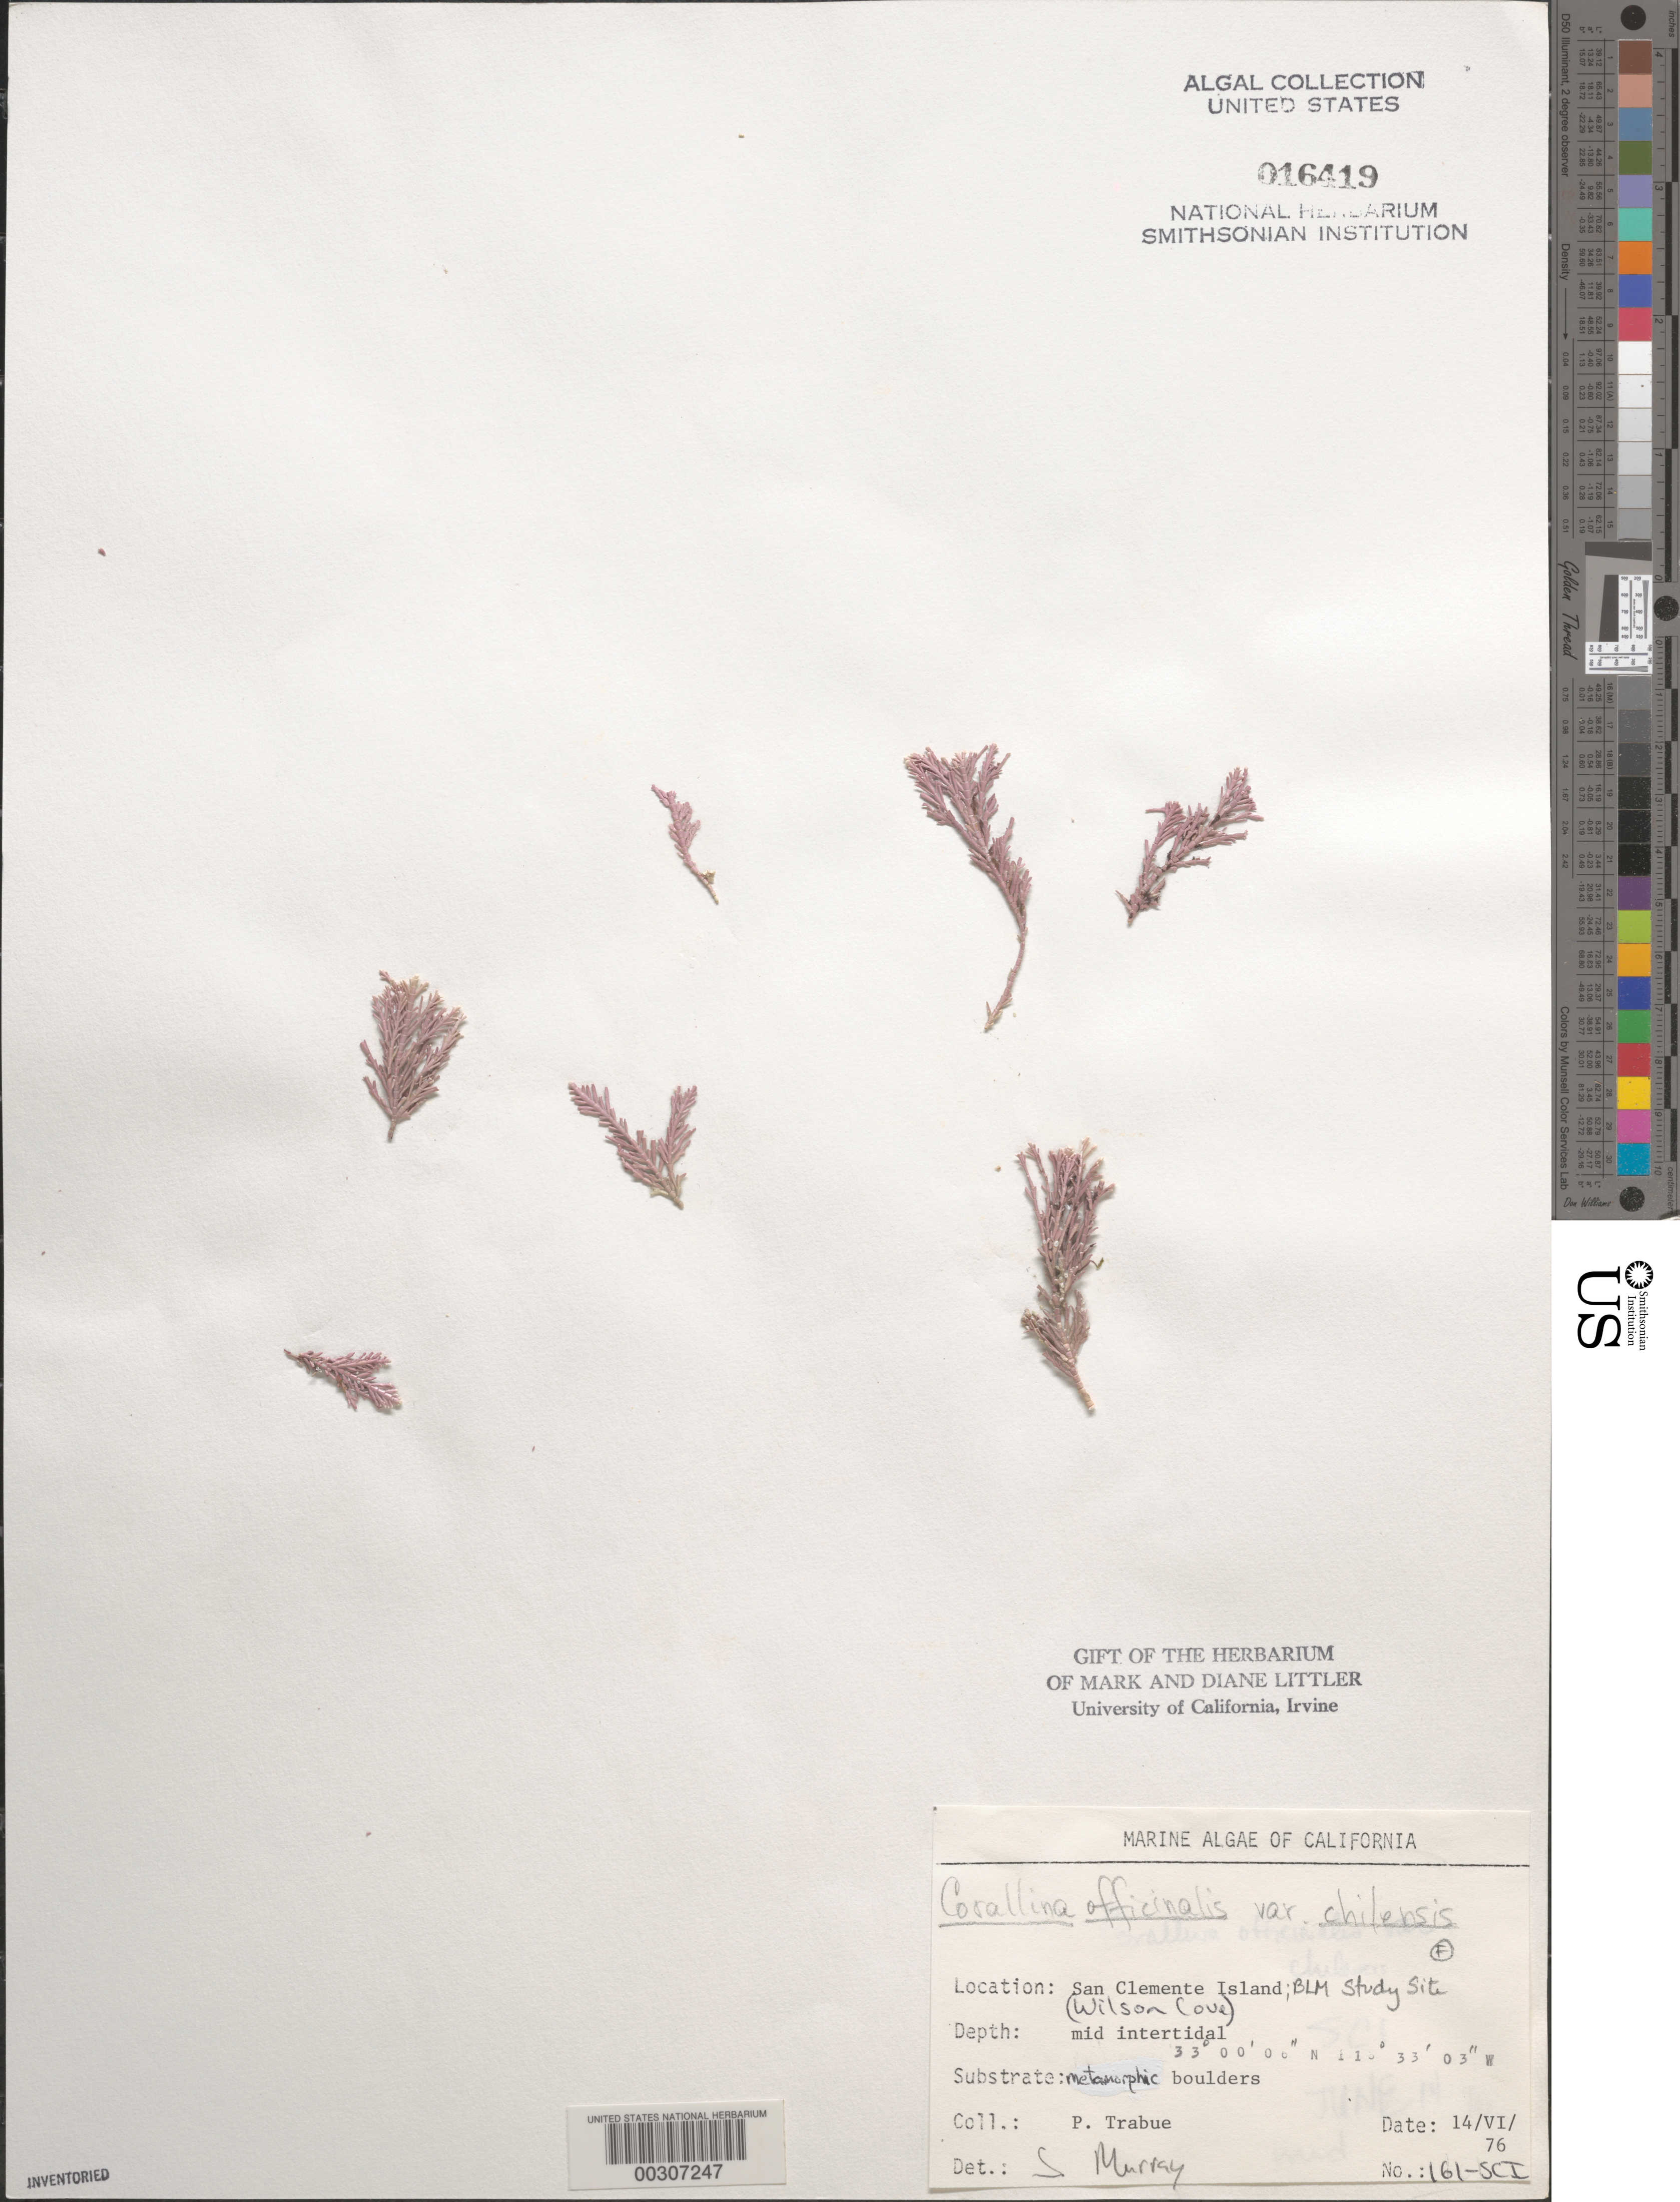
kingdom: Plantae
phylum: Rhodophyta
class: Florideophyceae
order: Corallinales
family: Corallinaceae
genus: Corallina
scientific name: Corallina officinalis var. chilensis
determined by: Murray, S. N.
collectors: P. J. Trabue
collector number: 161-SCI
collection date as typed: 14 Jun 1976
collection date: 1976-06-14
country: United States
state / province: California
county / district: Los Angeles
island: San Clemente Island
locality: Wilson Cove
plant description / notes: BLM-SOCALBIGHT Rocky Intertidal Survey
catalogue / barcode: US 16419